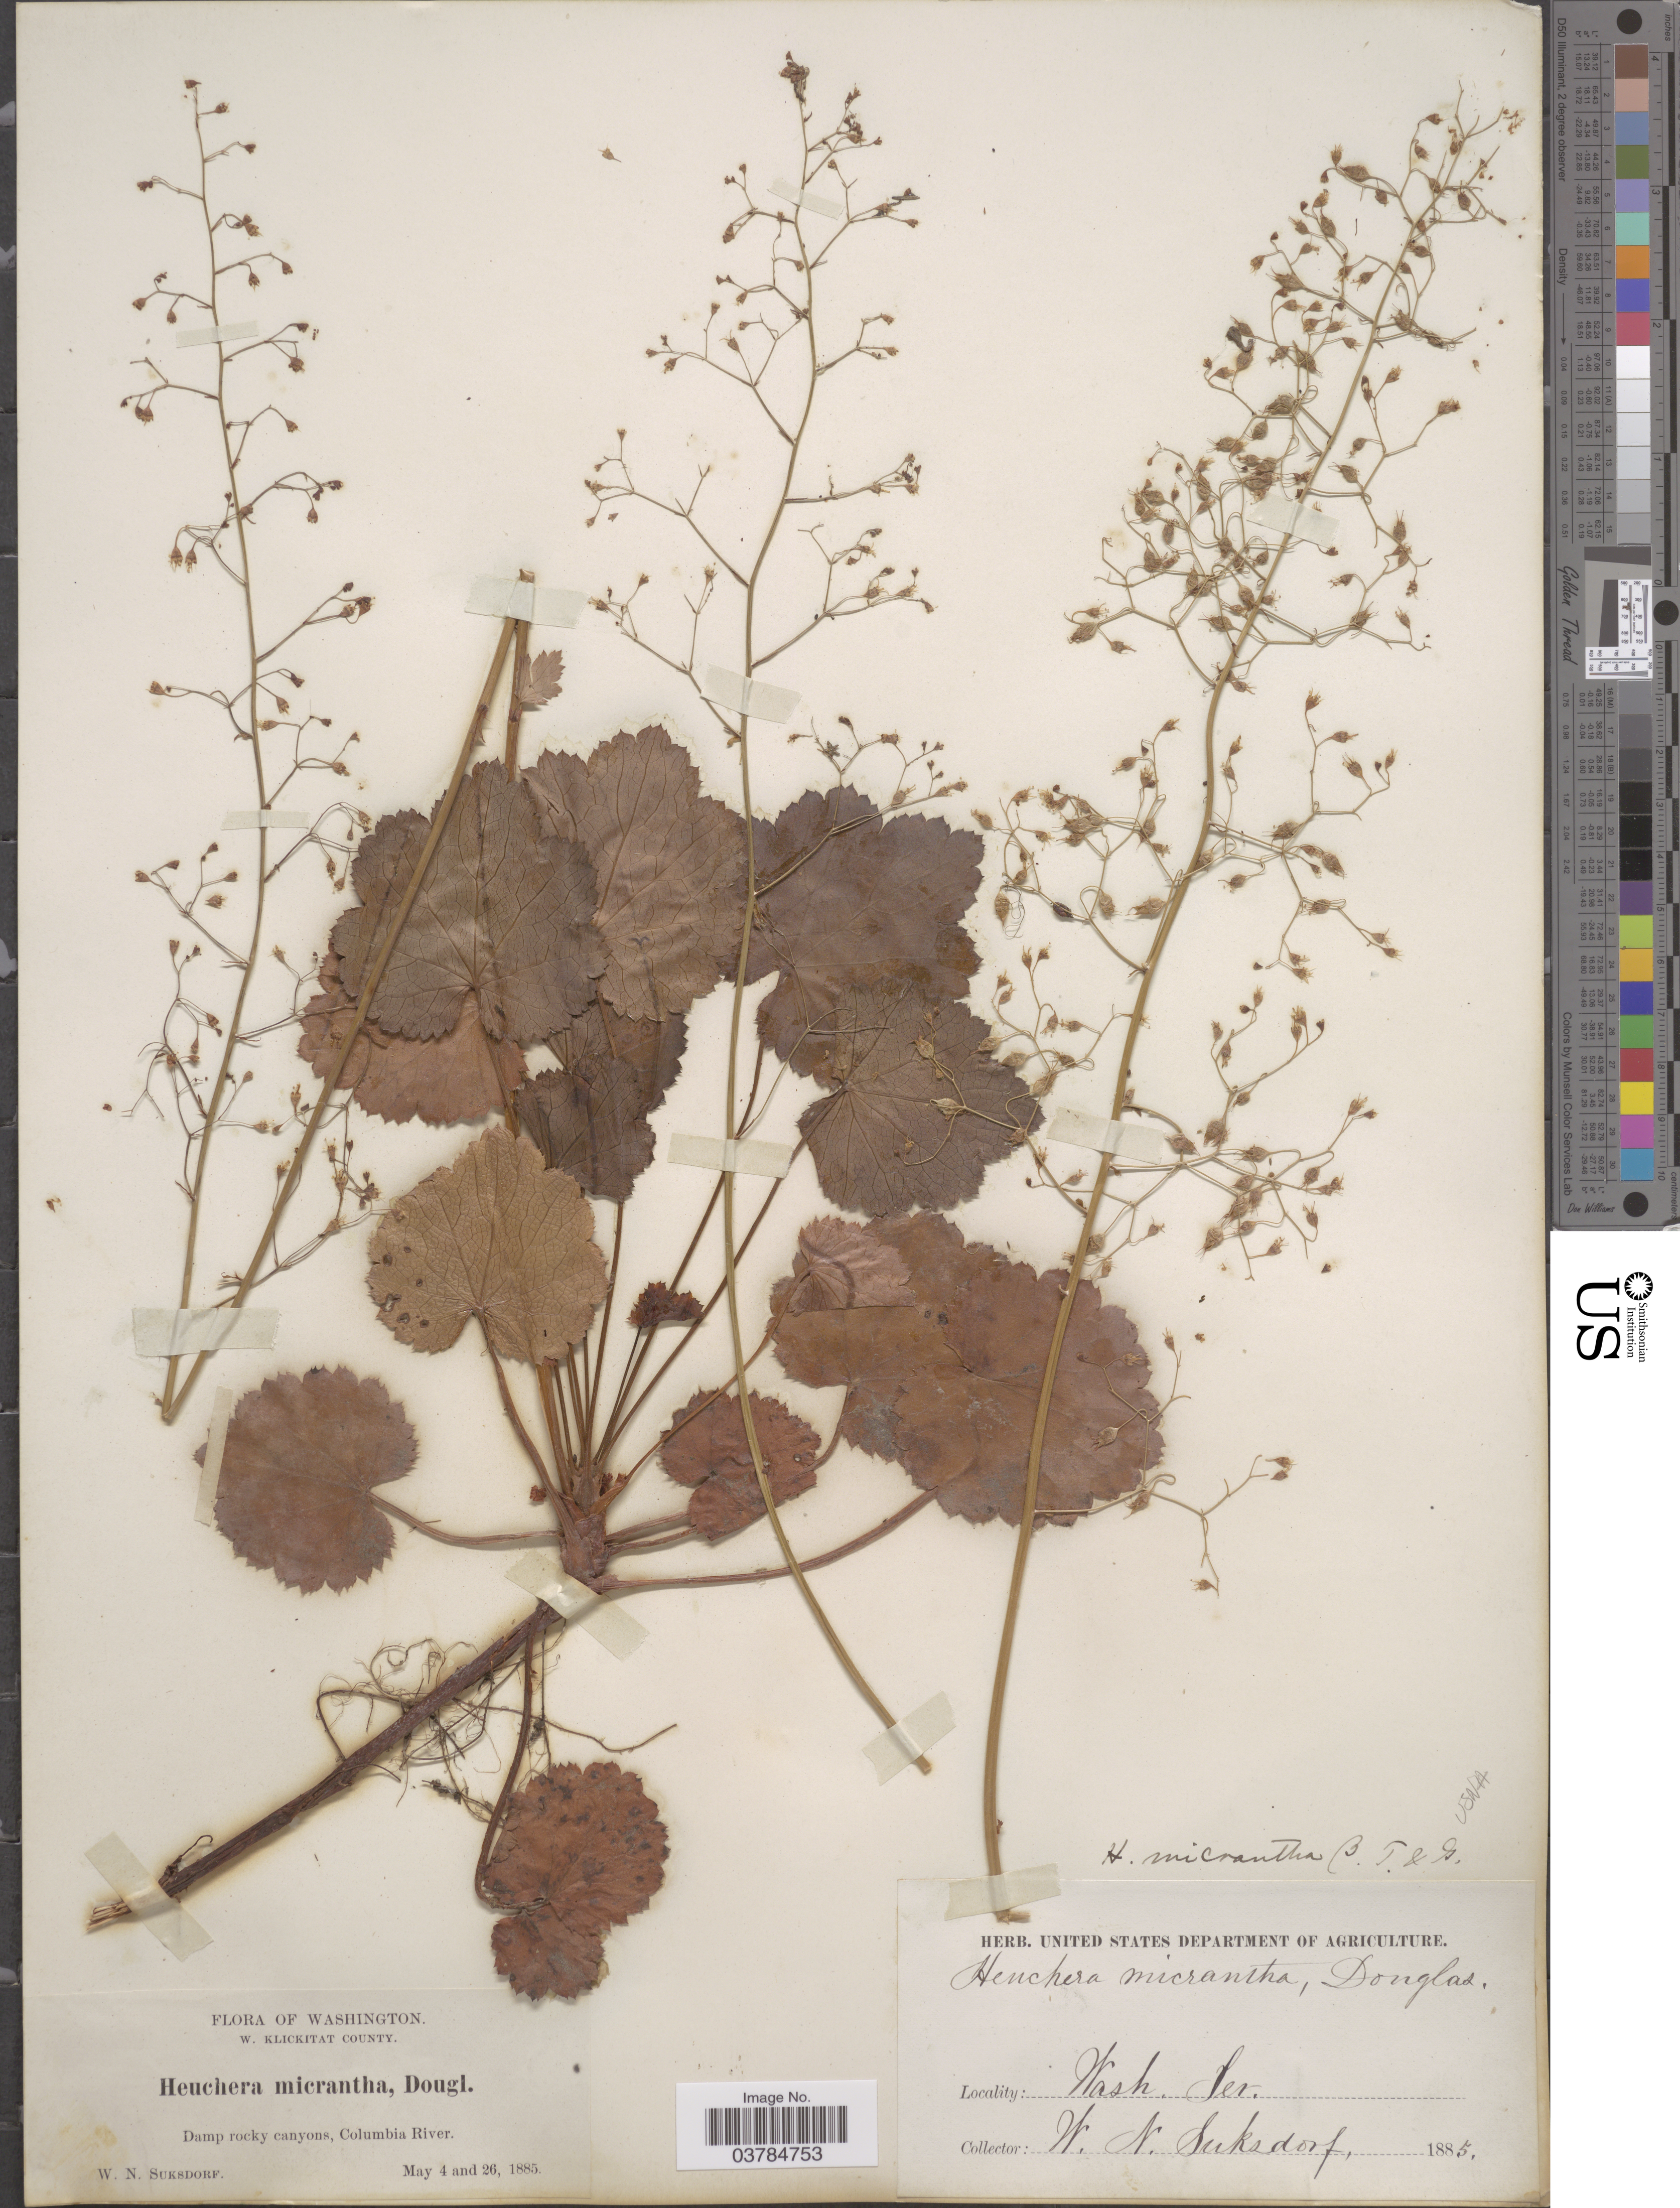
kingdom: Plantae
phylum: Tracheophyta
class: Magnoliopsida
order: Saxifragales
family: Saxifragaceae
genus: Heuchera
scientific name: Heuchera micrantha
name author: Douglas ex Lindl.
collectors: W. N. Suksdorf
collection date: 1885-05-04/1885-05-26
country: United States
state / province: Washington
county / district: Klickitat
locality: W. Klickitat County. Damp rocky canyons, Columbia River.